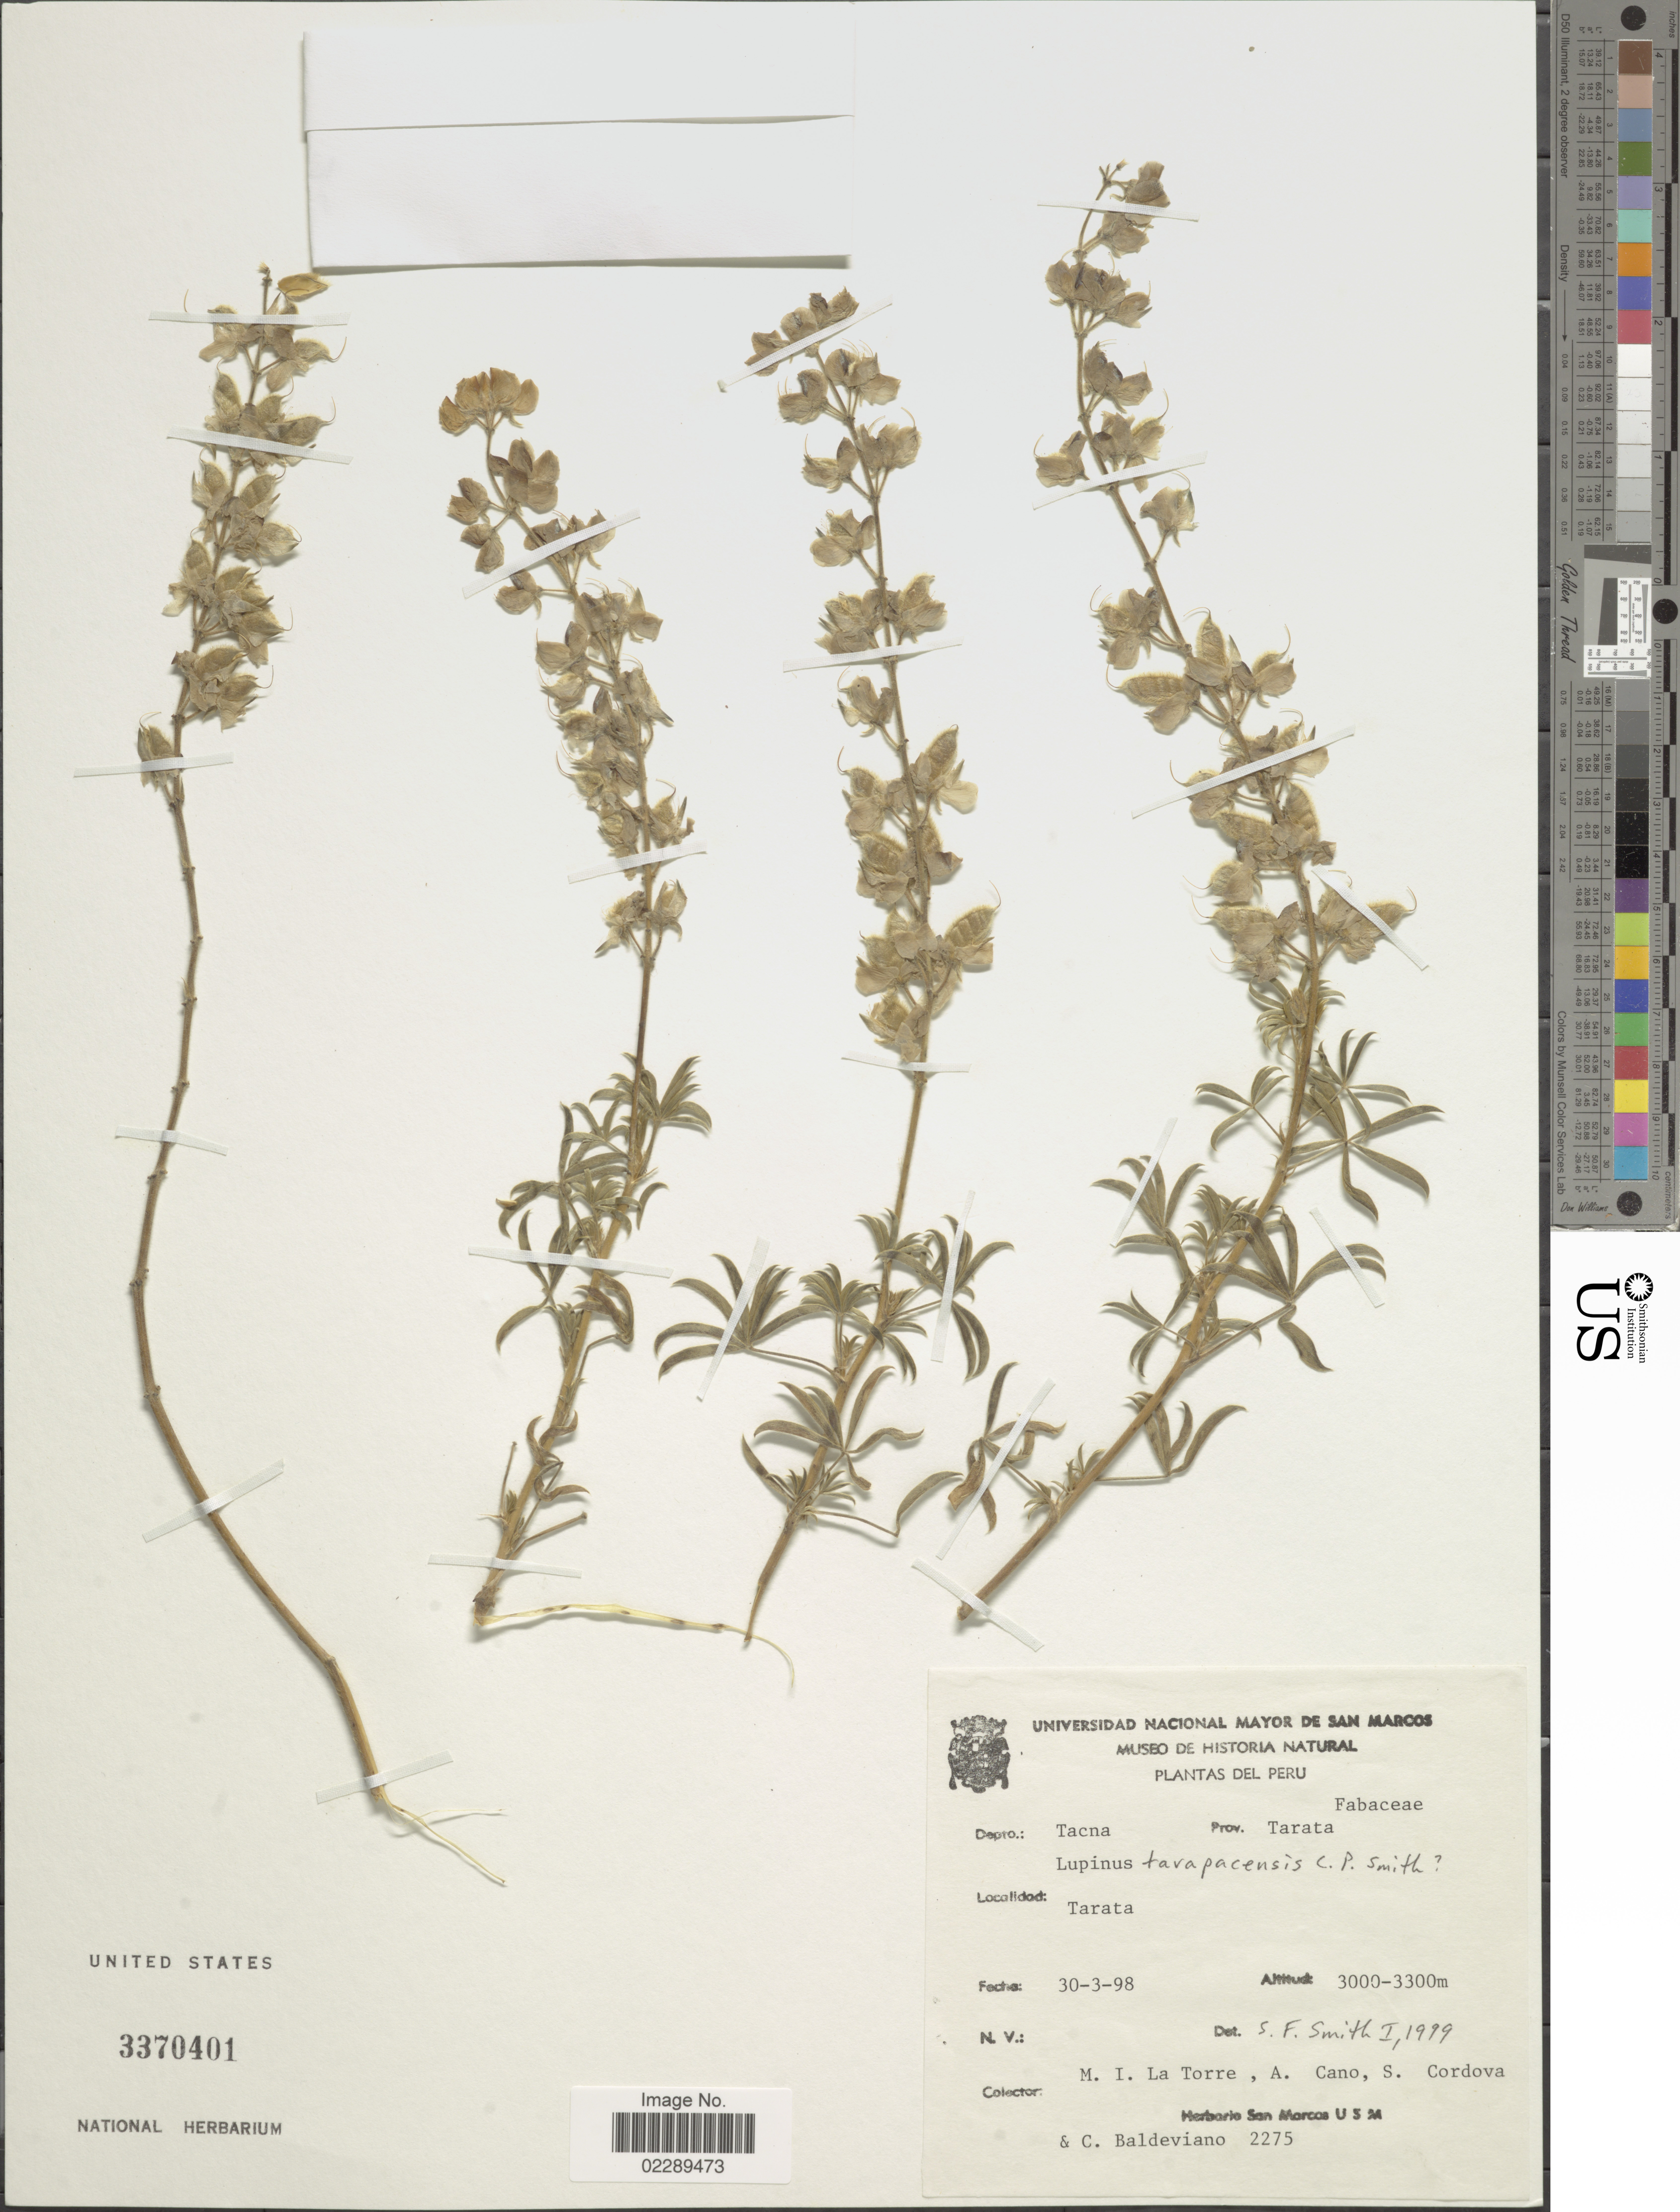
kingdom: Plantae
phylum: Tracheophyta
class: Magnoliopsida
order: Fabales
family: Fabaceae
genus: Lupinus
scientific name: Lupinus tarapacensis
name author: C.P. Sm.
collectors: M. Torre, A. Cano, S. Cordova & C. Baldeviano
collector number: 2275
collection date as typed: Transcribed d/m/y: 30/3/98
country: Peru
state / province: Tacna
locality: Prov. Tarata. Tarata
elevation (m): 3000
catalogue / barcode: US 3370401